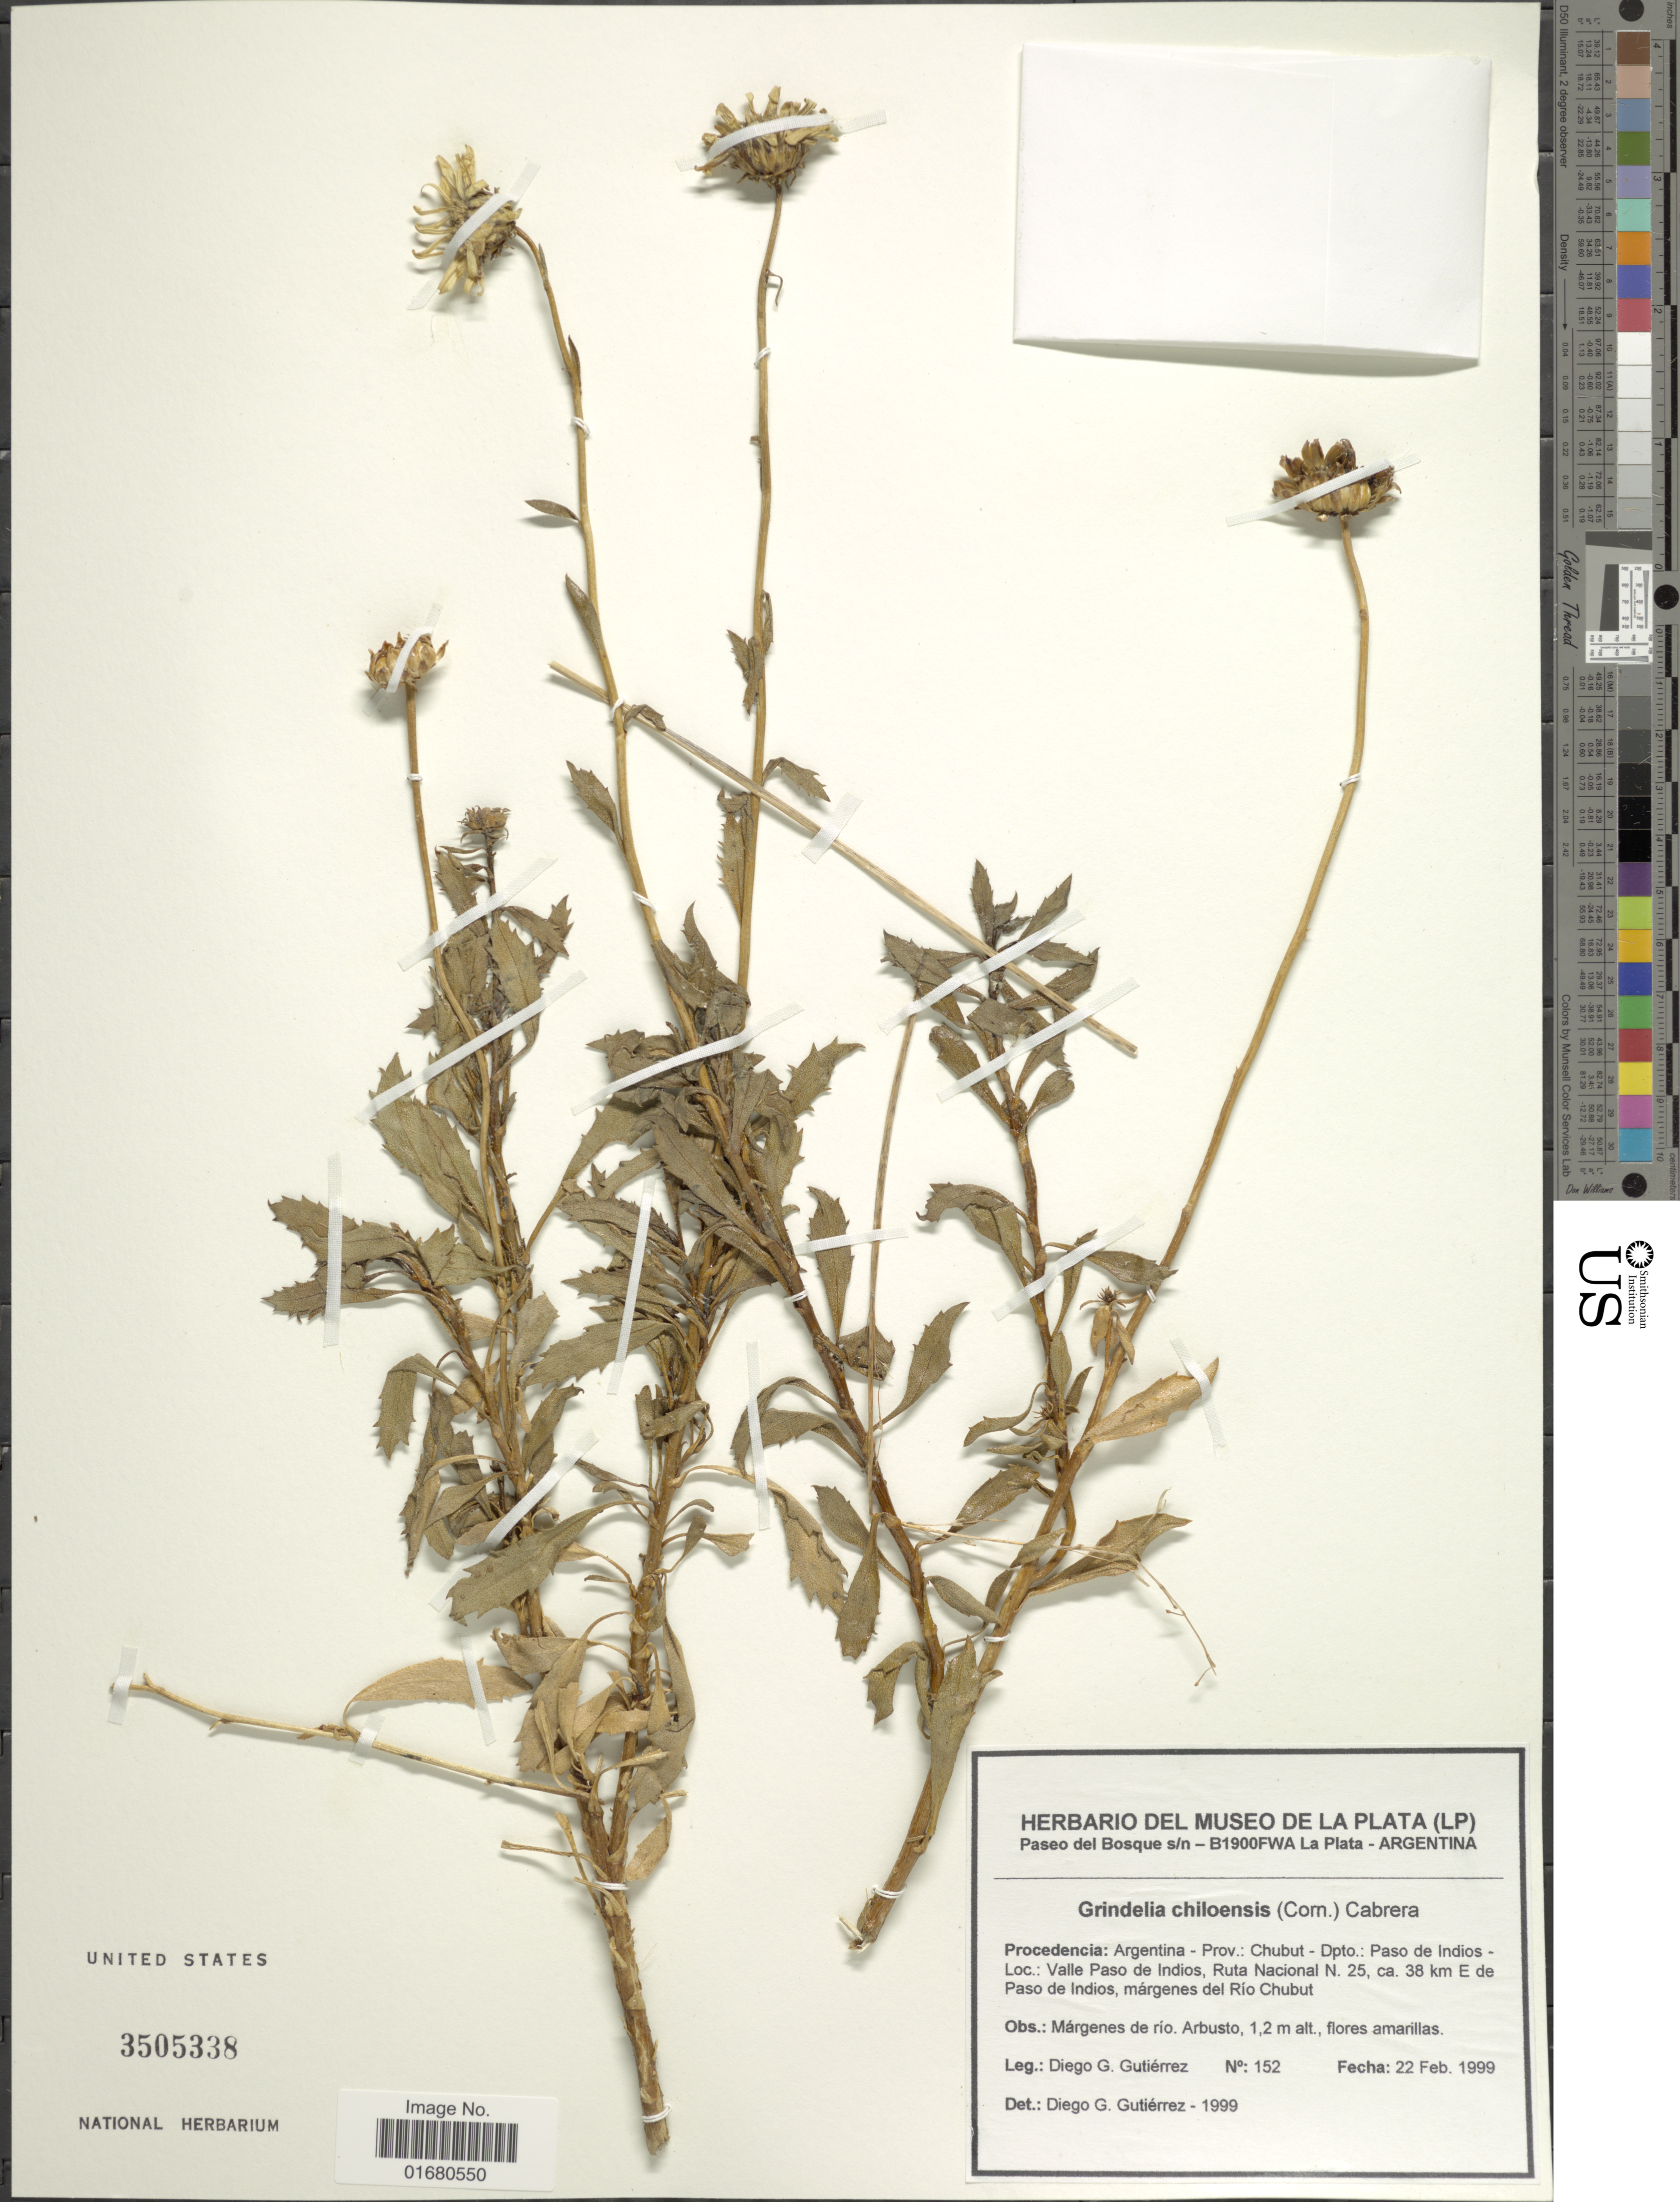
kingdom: Plantae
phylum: Tracheophyta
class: Magnoliopsida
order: Asterales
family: Asteraceae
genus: Grindelia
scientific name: Grindelia chiloensis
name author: (Cornel.) Cabrera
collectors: D. G. Gutiérrez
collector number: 152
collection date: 1999-02-22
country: Argentina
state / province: Chubut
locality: Dpto.: Paso de Indios, Valle Paso de Indios, Ruta Nacional N. 25, ca. 38 km E de Paso de Indios margenes del Rio Chubut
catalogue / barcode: US 3505338